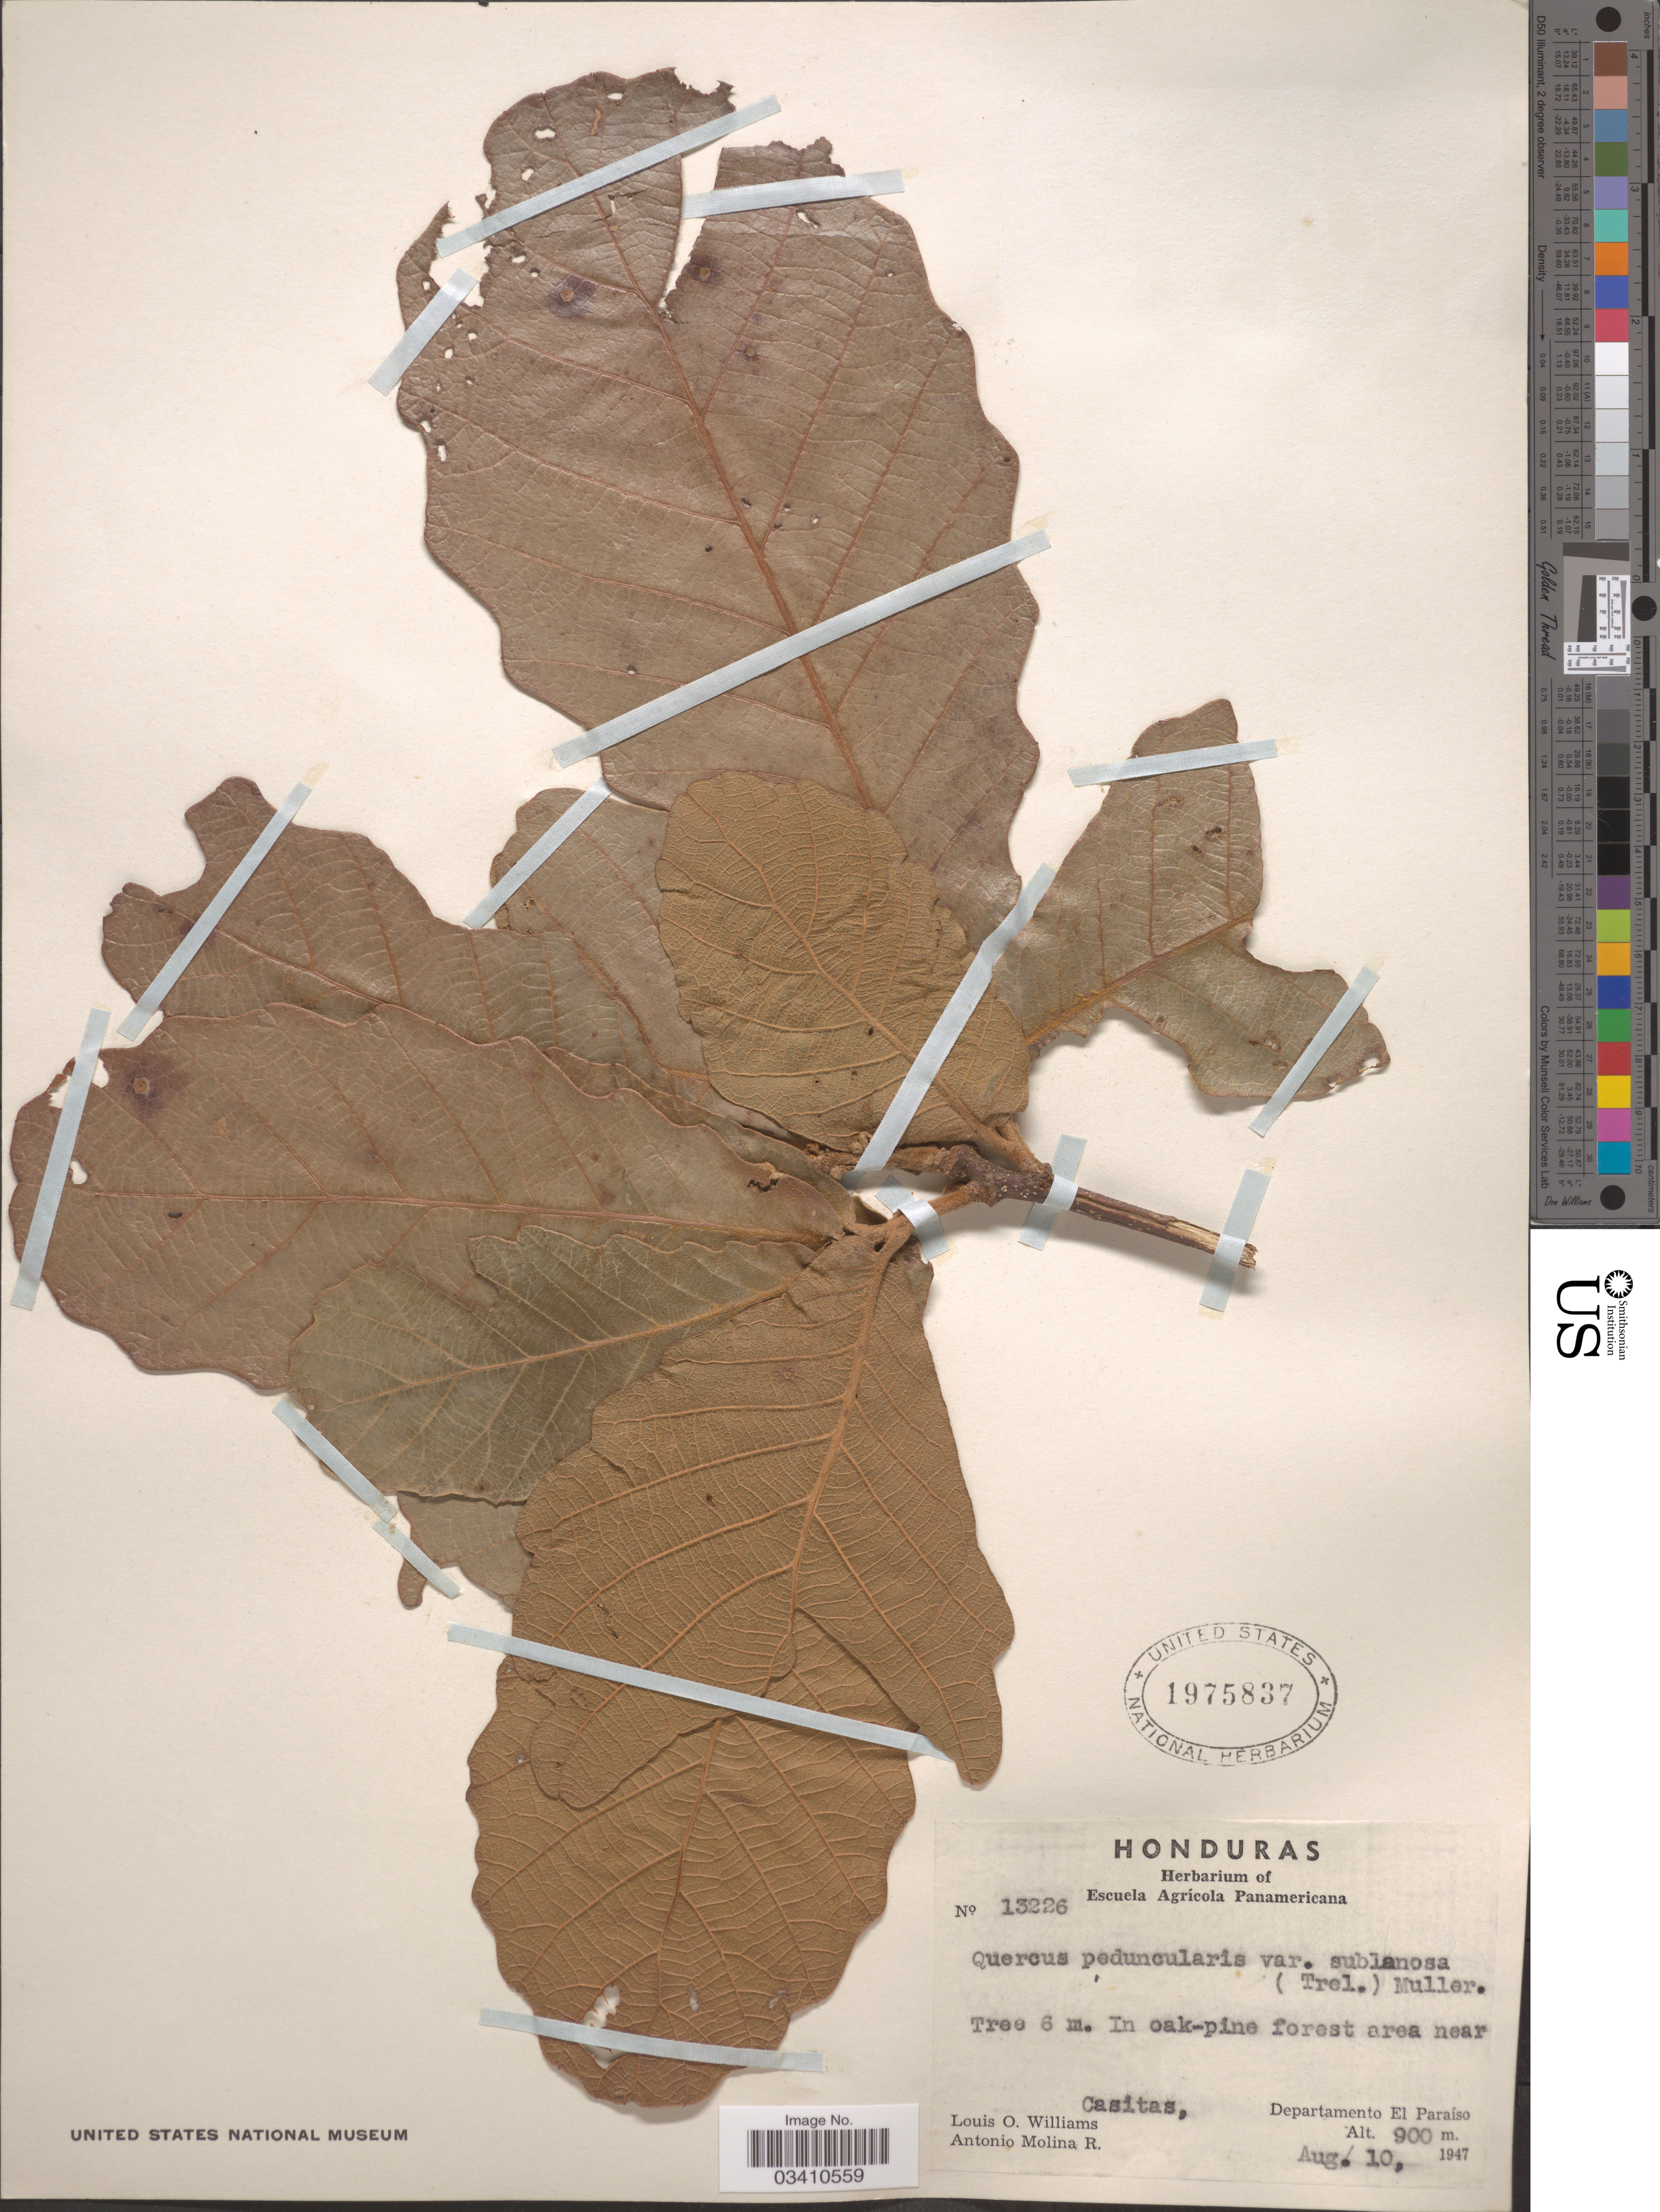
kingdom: Plantae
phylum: Tracheophyta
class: Magnoliopsida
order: Fagales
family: Fagaceae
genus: Quercus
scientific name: Quercus peduncularis var. sublanosa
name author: (Trel.) C.H. Müll.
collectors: L. O. Williams & A. Molina R.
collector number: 13226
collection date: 1947-08-10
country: Honduras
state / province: El Paraíso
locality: Near Casitas, Departamento El Paraíso.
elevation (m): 900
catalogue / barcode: US 1975837